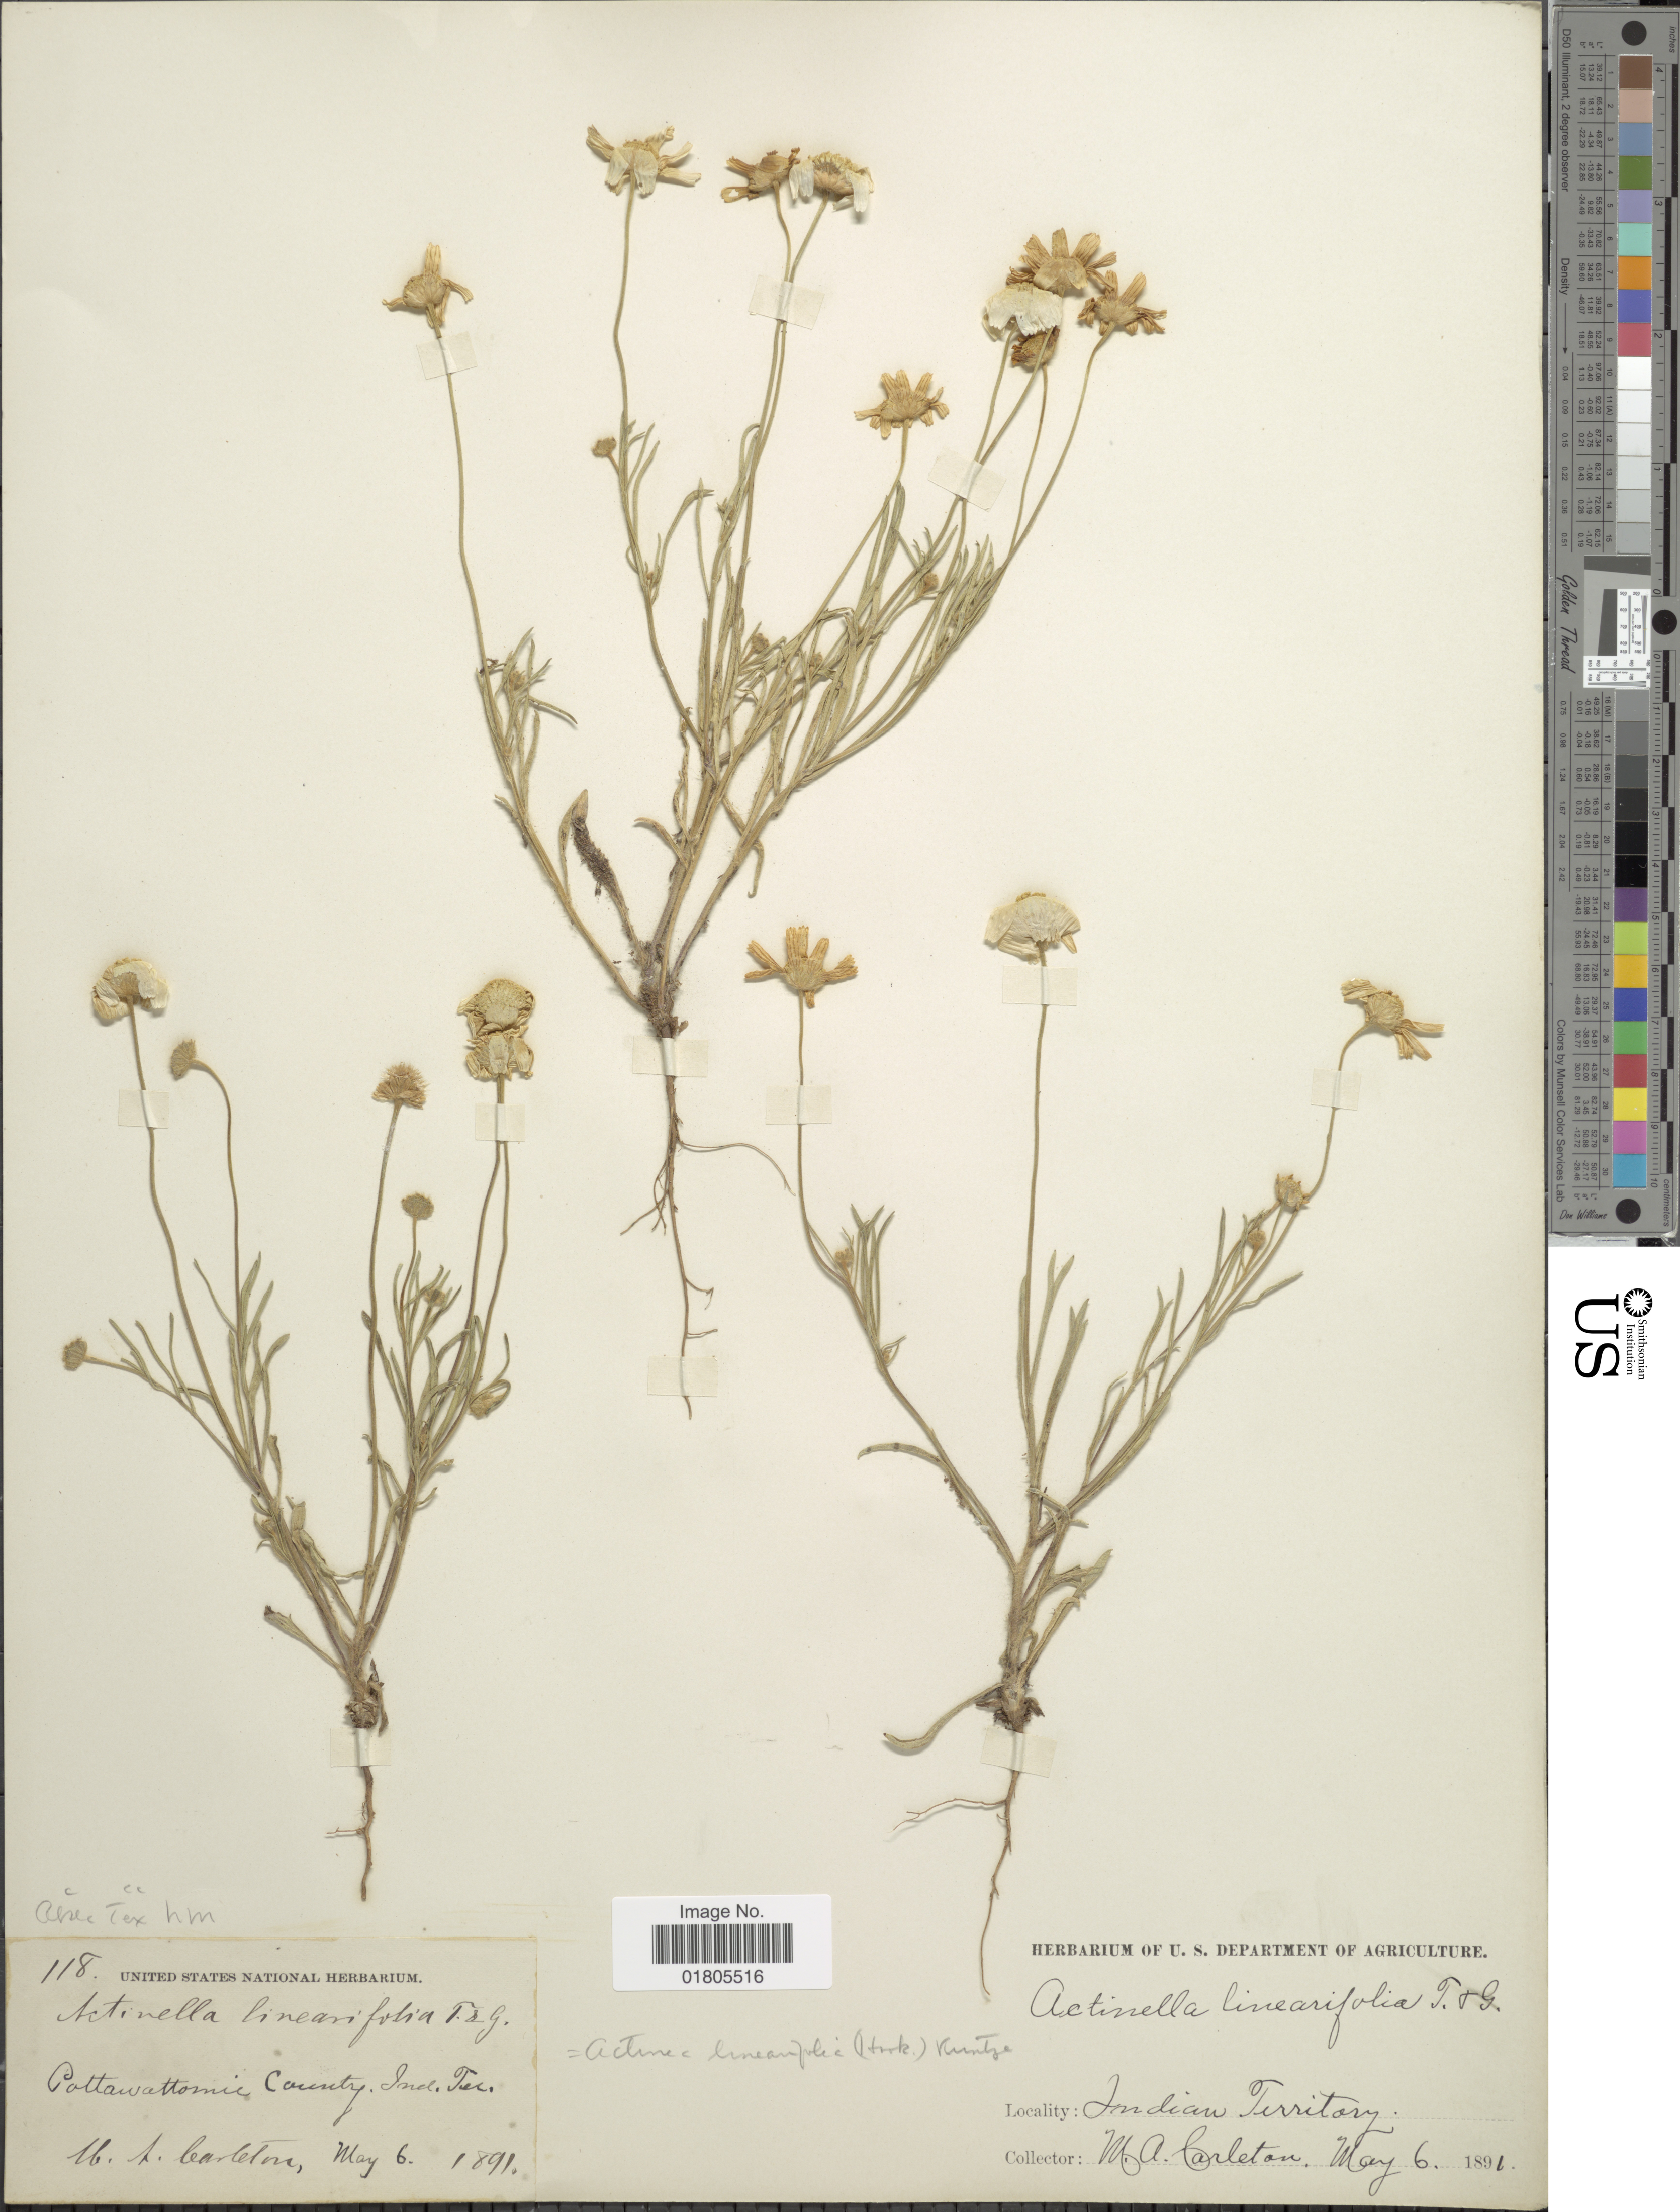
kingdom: Plantae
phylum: Tracheophyta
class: Magnoliopsida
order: Asterales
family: Asteraceae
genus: Actinea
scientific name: Actinea linearifolia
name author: (Hook.) Kuntze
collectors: M. A. Carleton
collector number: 118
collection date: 1891-05-06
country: United States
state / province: Oklahoma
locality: Cottawattomic County , Ind,. Terr.